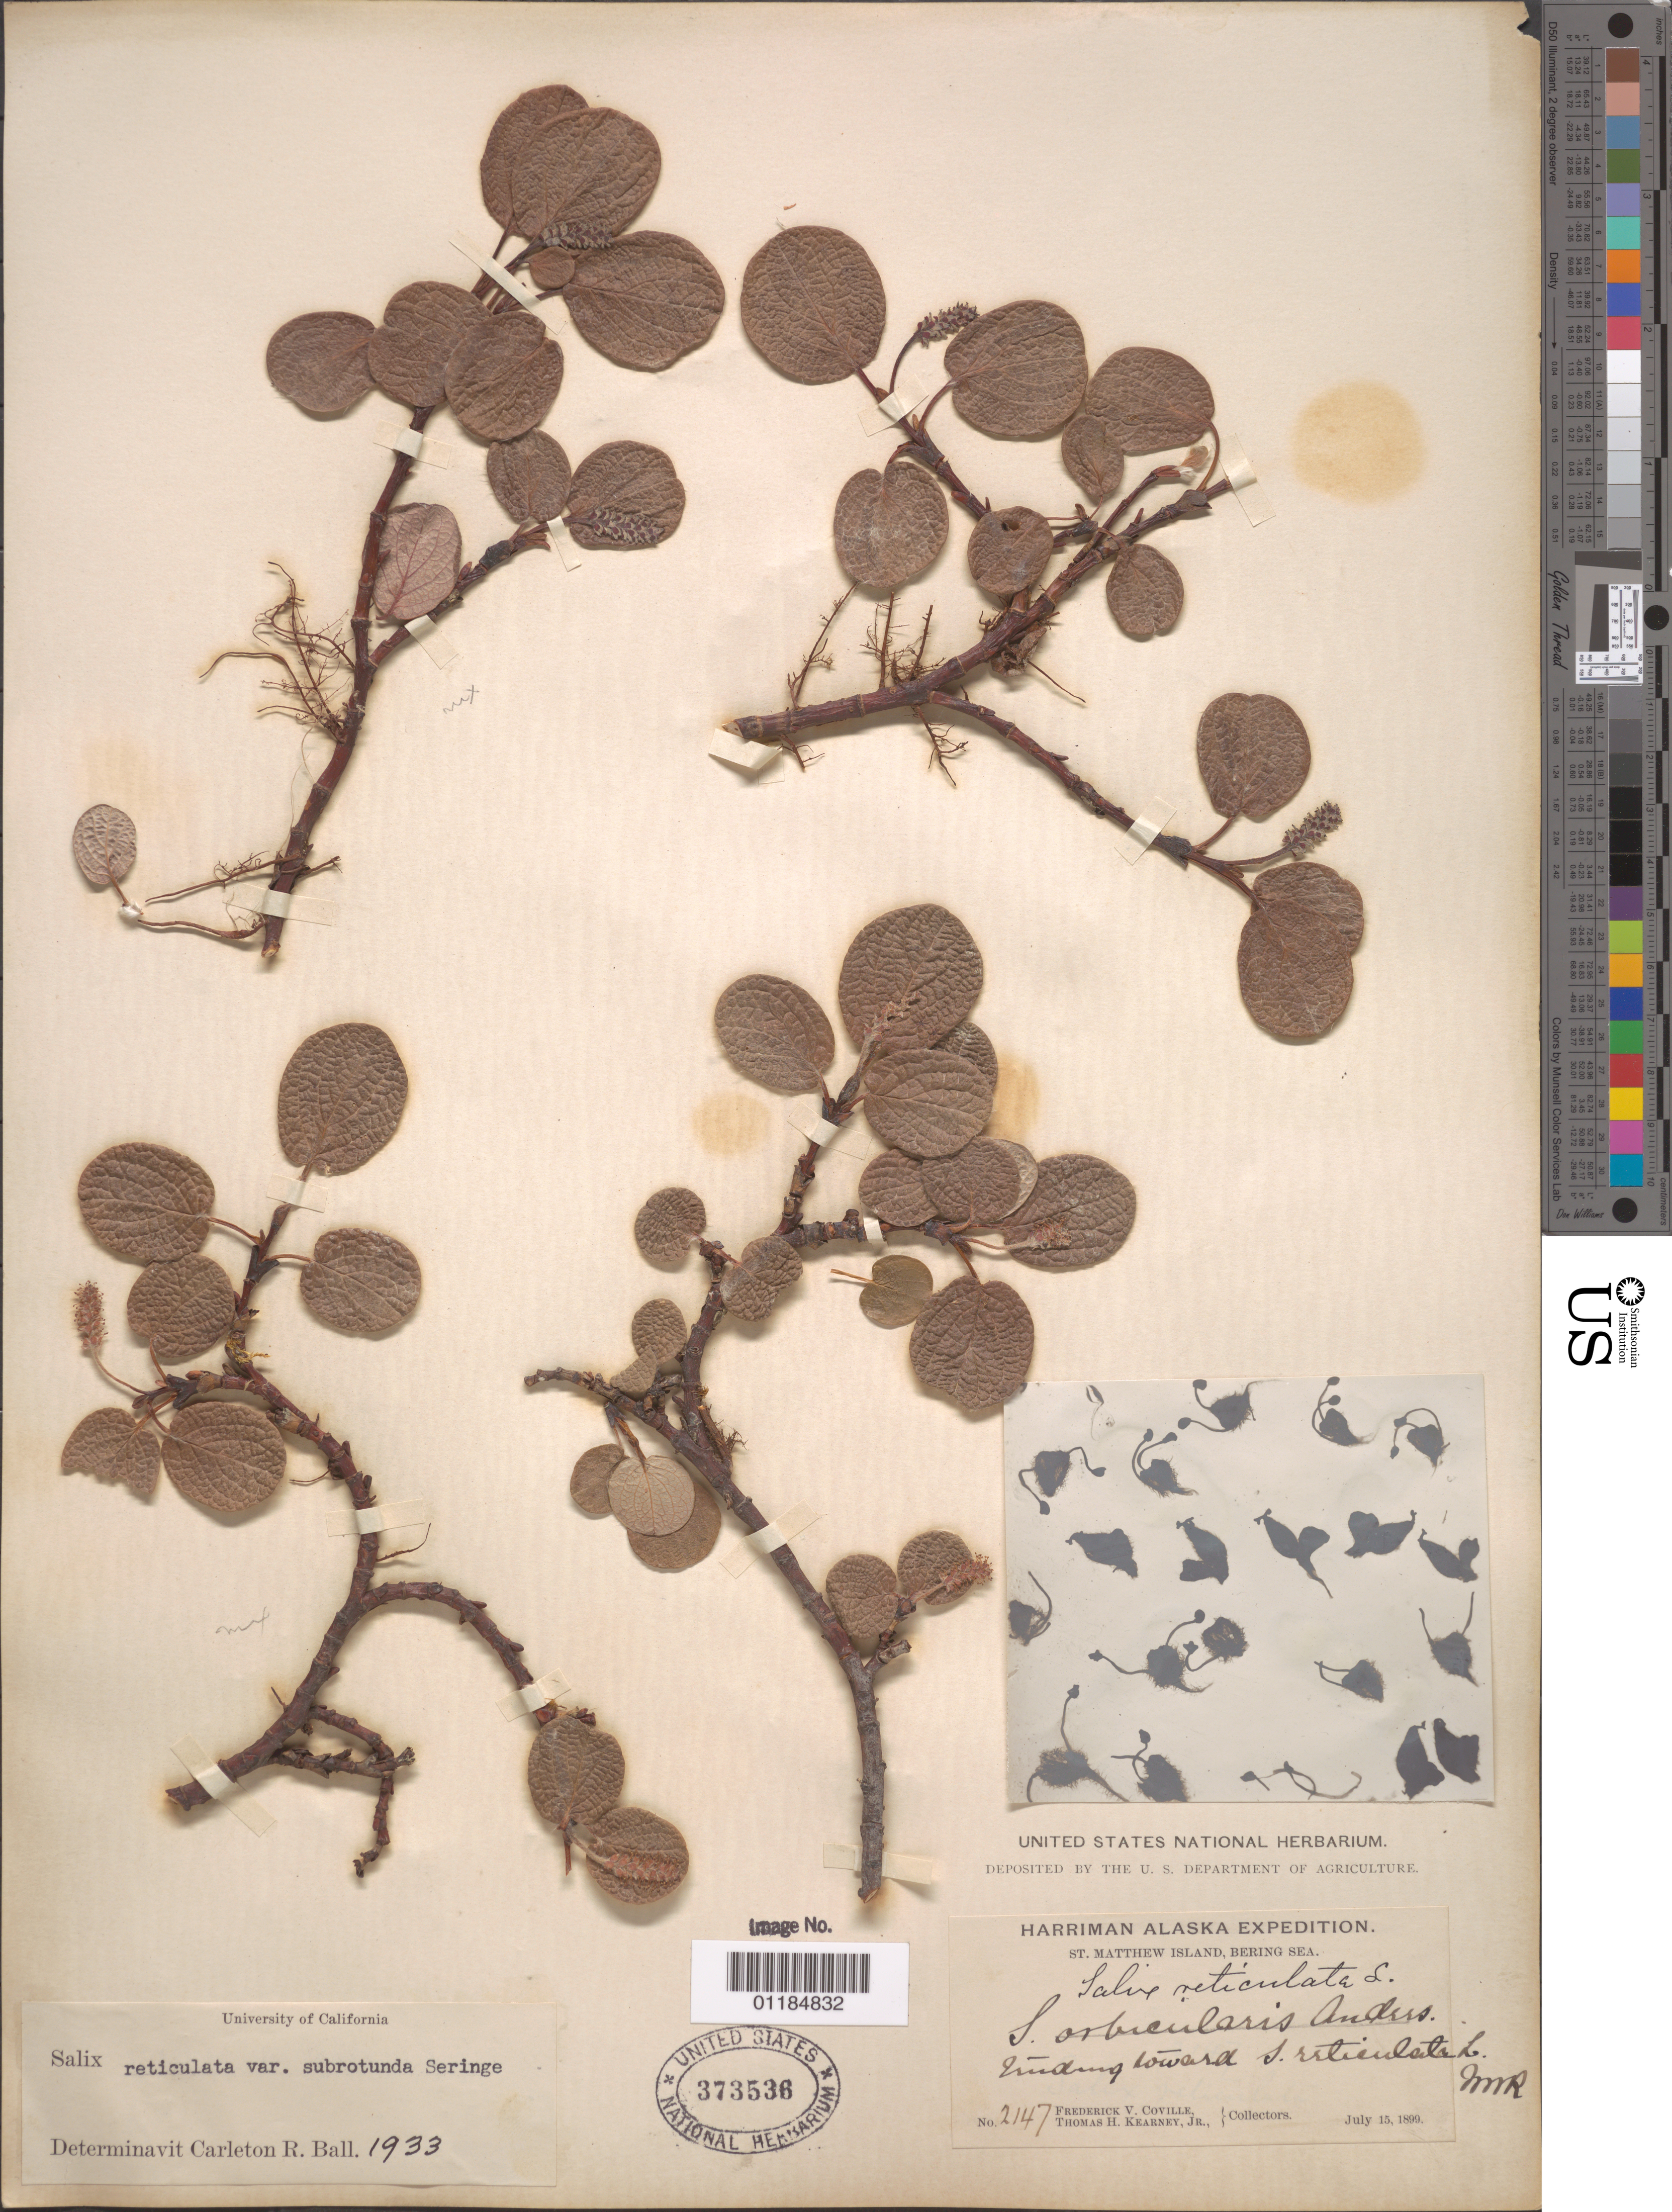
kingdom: Plantae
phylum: Tracheophyta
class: Magnoliopsida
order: Malpighiales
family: Salicaceae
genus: Salix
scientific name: Salix reticulata var. subrotunda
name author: Ser.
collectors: F. V. Coville & T. H. Kearney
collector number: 2147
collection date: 1899-07-15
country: United States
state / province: Alaska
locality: St Matthew Island, Bering Sea.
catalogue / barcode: US 373536